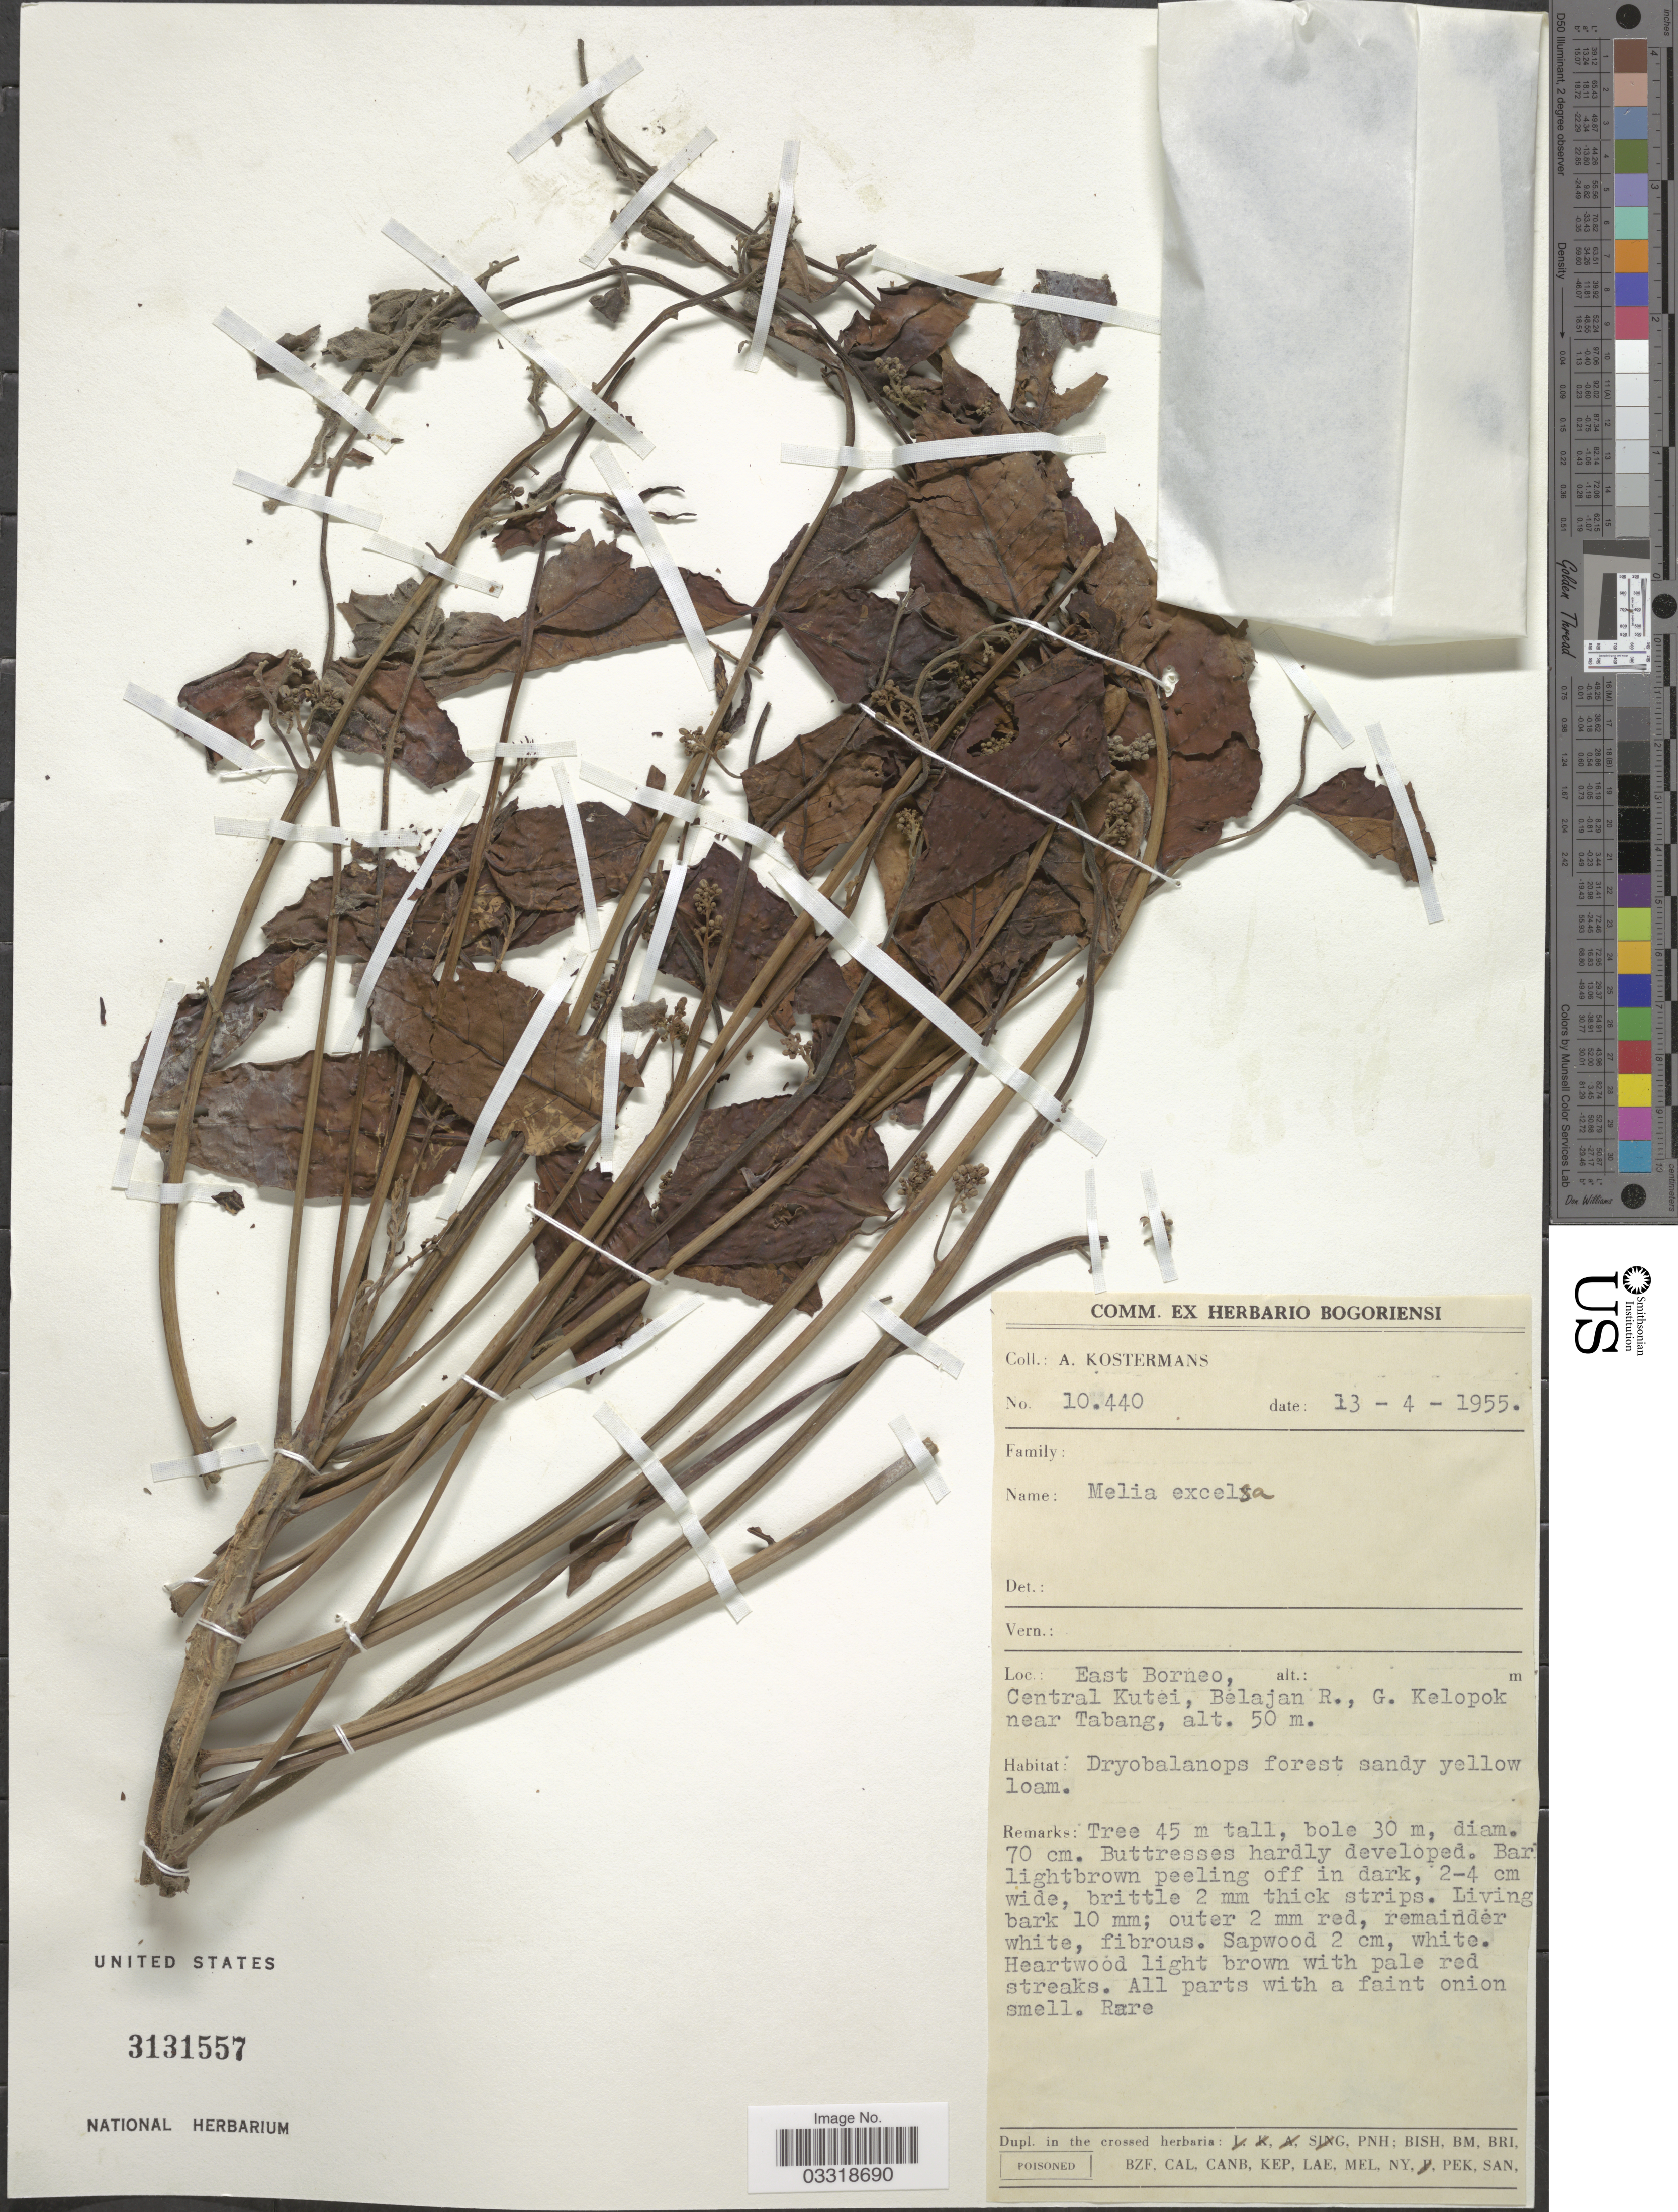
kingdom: Plantae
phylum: Tracheophyta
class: Magnoliopsida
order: Sapindales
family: Meliaceae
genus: Melia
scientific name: Melia excelsa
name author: Jack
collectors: A. J. G. Kostermans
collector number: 10440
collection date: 1955-04-13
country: Indonesia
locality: East Borneo, Central Kutei, Belajan R., G. Kelopok near Tabang.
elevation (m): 50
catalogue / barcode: US 3131557